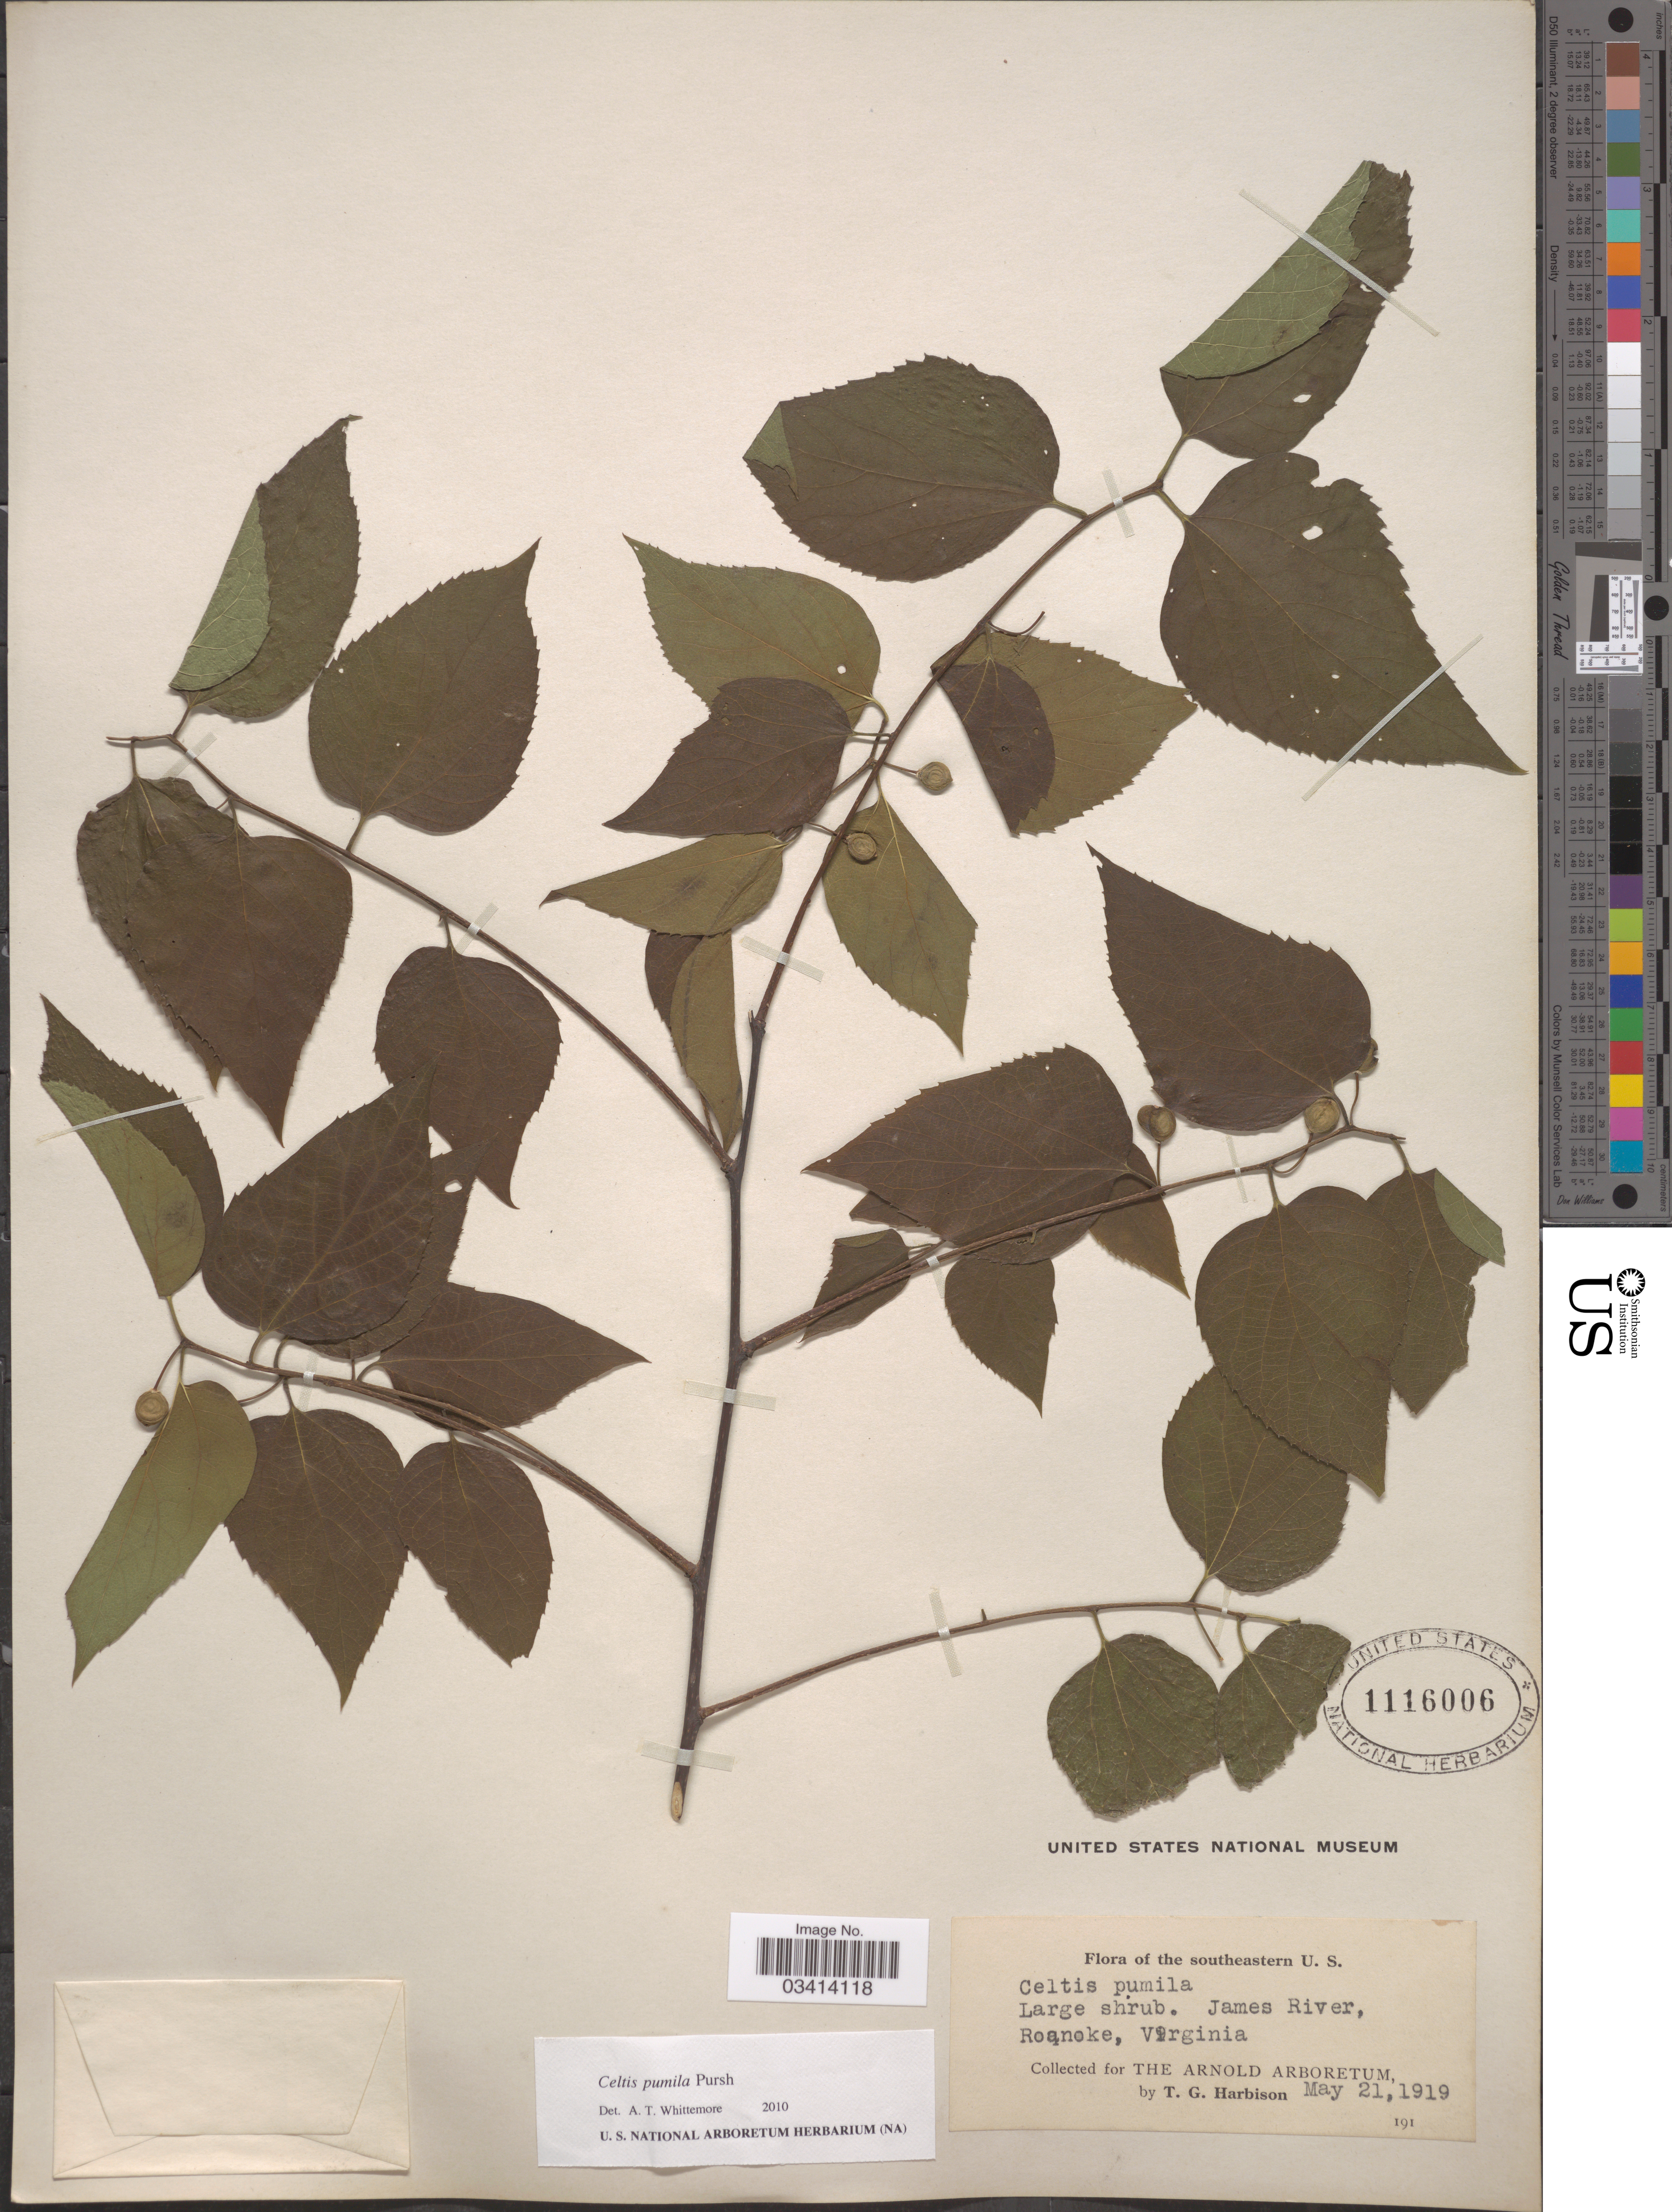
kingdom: Plantae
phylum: Tracheophyta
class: Magnoliopsida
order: Rosales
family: Cannabaceae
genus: Celtis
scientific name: Celtis pumila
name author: Pursh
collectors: T. Harbison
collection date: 1919-05-21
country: United States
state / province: North Carolina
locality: The southeastern U.S. James River, Roanoke.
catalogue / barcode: US 1116006